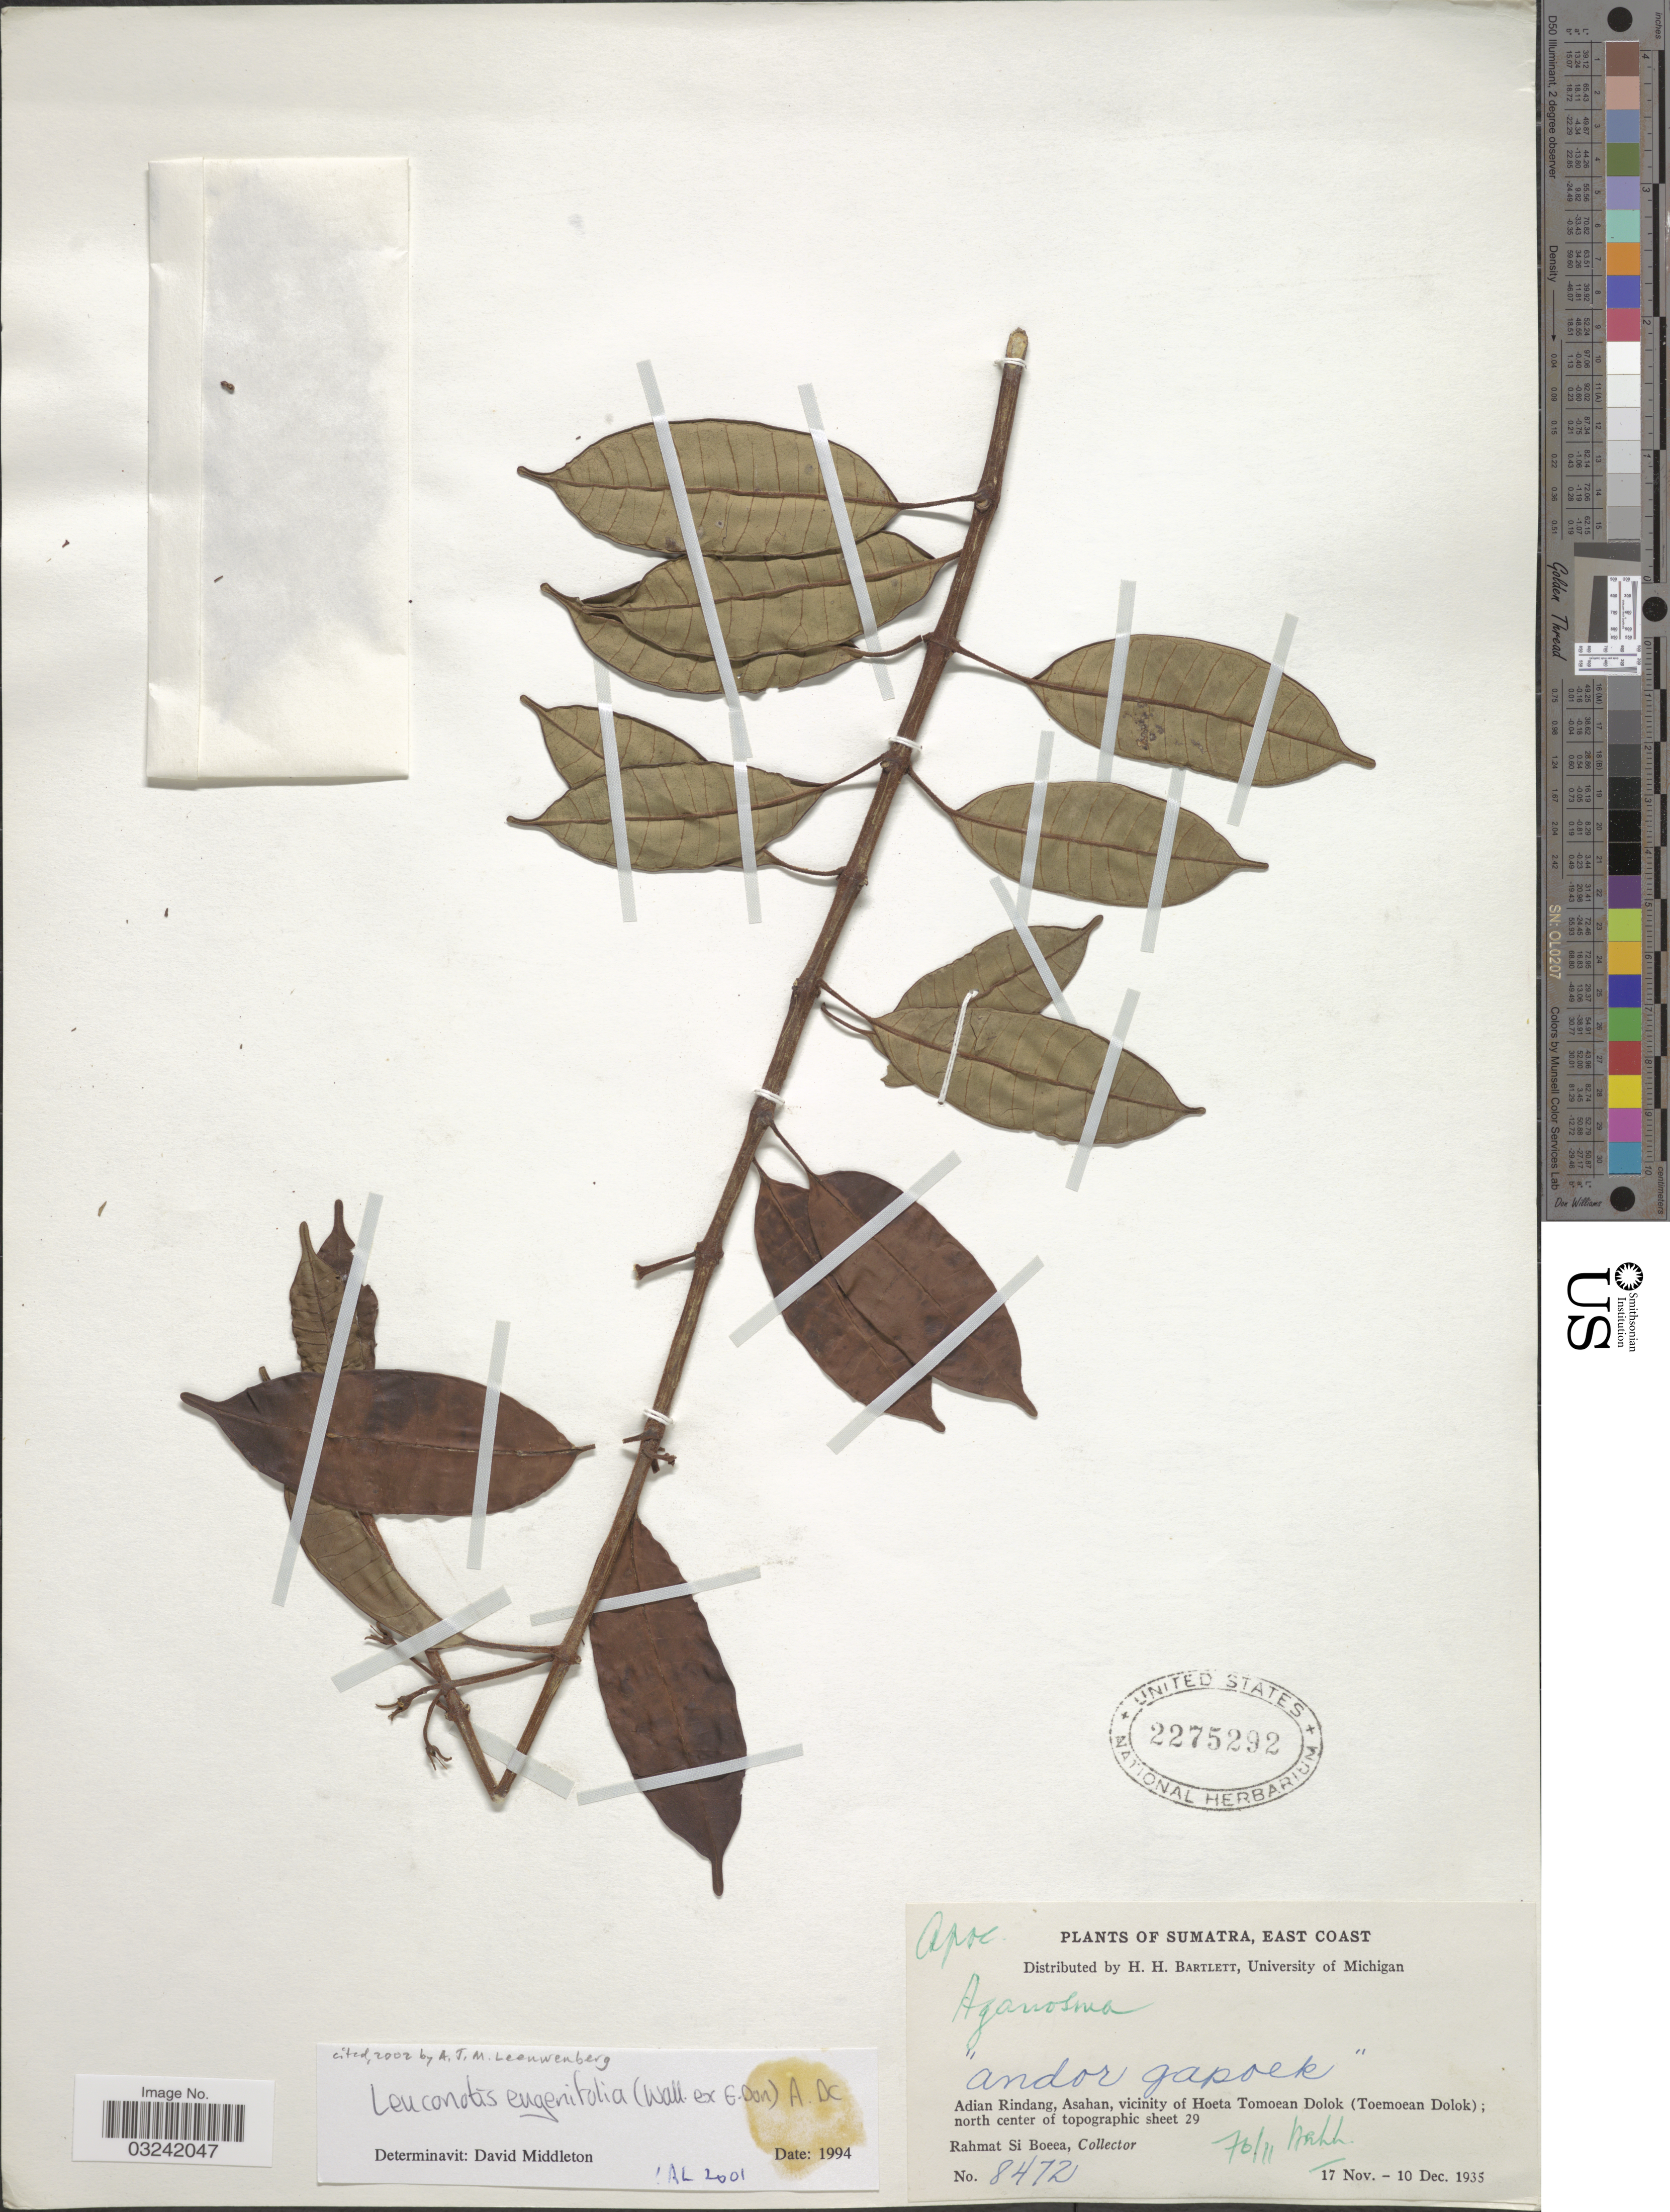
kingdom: Plantae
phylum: Tracheophyta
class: Magnoliopsida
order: Gentianales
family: Apocynaceae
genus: Leuconotis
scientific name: Leuconotis eugeniifolius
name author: DC.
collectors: Rahmat Si Boeea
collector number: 8472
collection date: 1935-11-17/1935-12-10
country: Indonesia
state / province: Sumatra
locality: Sumatra, East Coast, Adian Rindang, Asahan, vicinity of Hoeta Tomoean Dolok (Toemoean Dolok) north center of topographic sheet 29.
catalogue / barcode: US 2275292